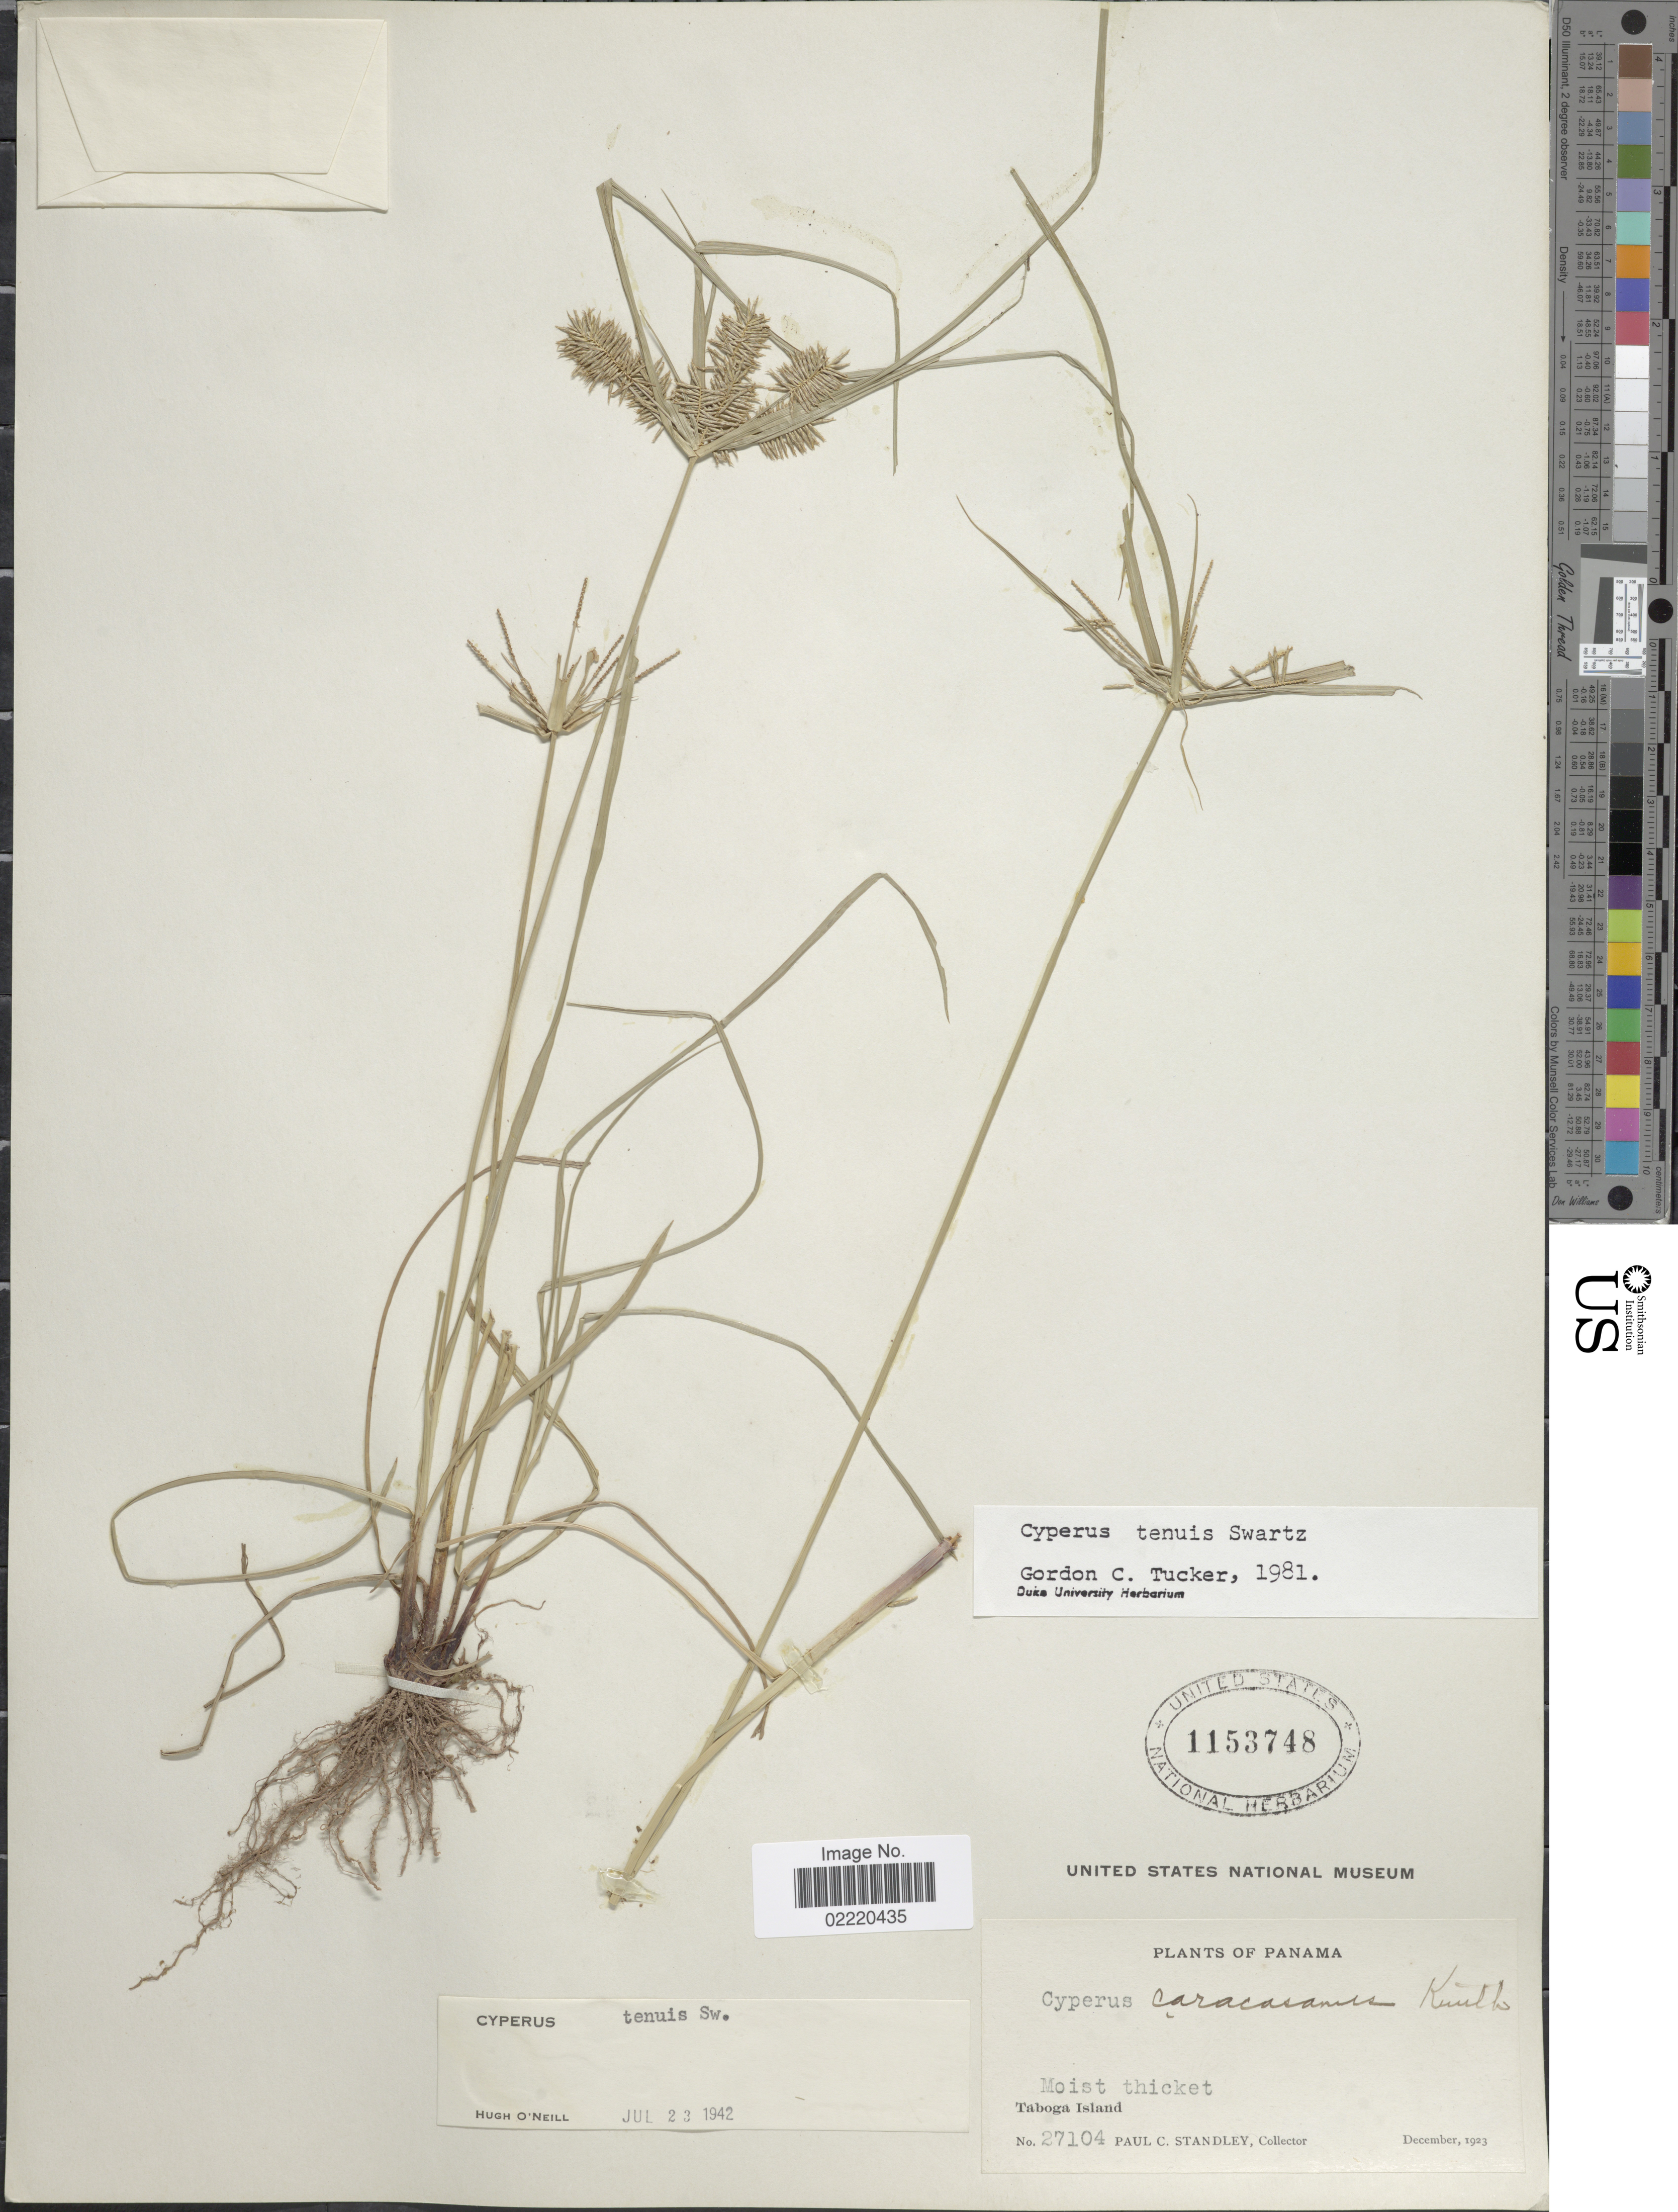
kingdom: Plantae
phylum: Tracheophyta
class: Liliopsida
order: Poales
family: Cyperaceae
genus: Cyperus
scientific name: Cyperus tenuis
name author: Sw.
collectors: P. C. Standley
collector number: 27104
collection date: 1923-12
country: Panama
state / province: Panamá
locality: Moist thicket, Taboga Island.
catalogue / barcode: US 1153748